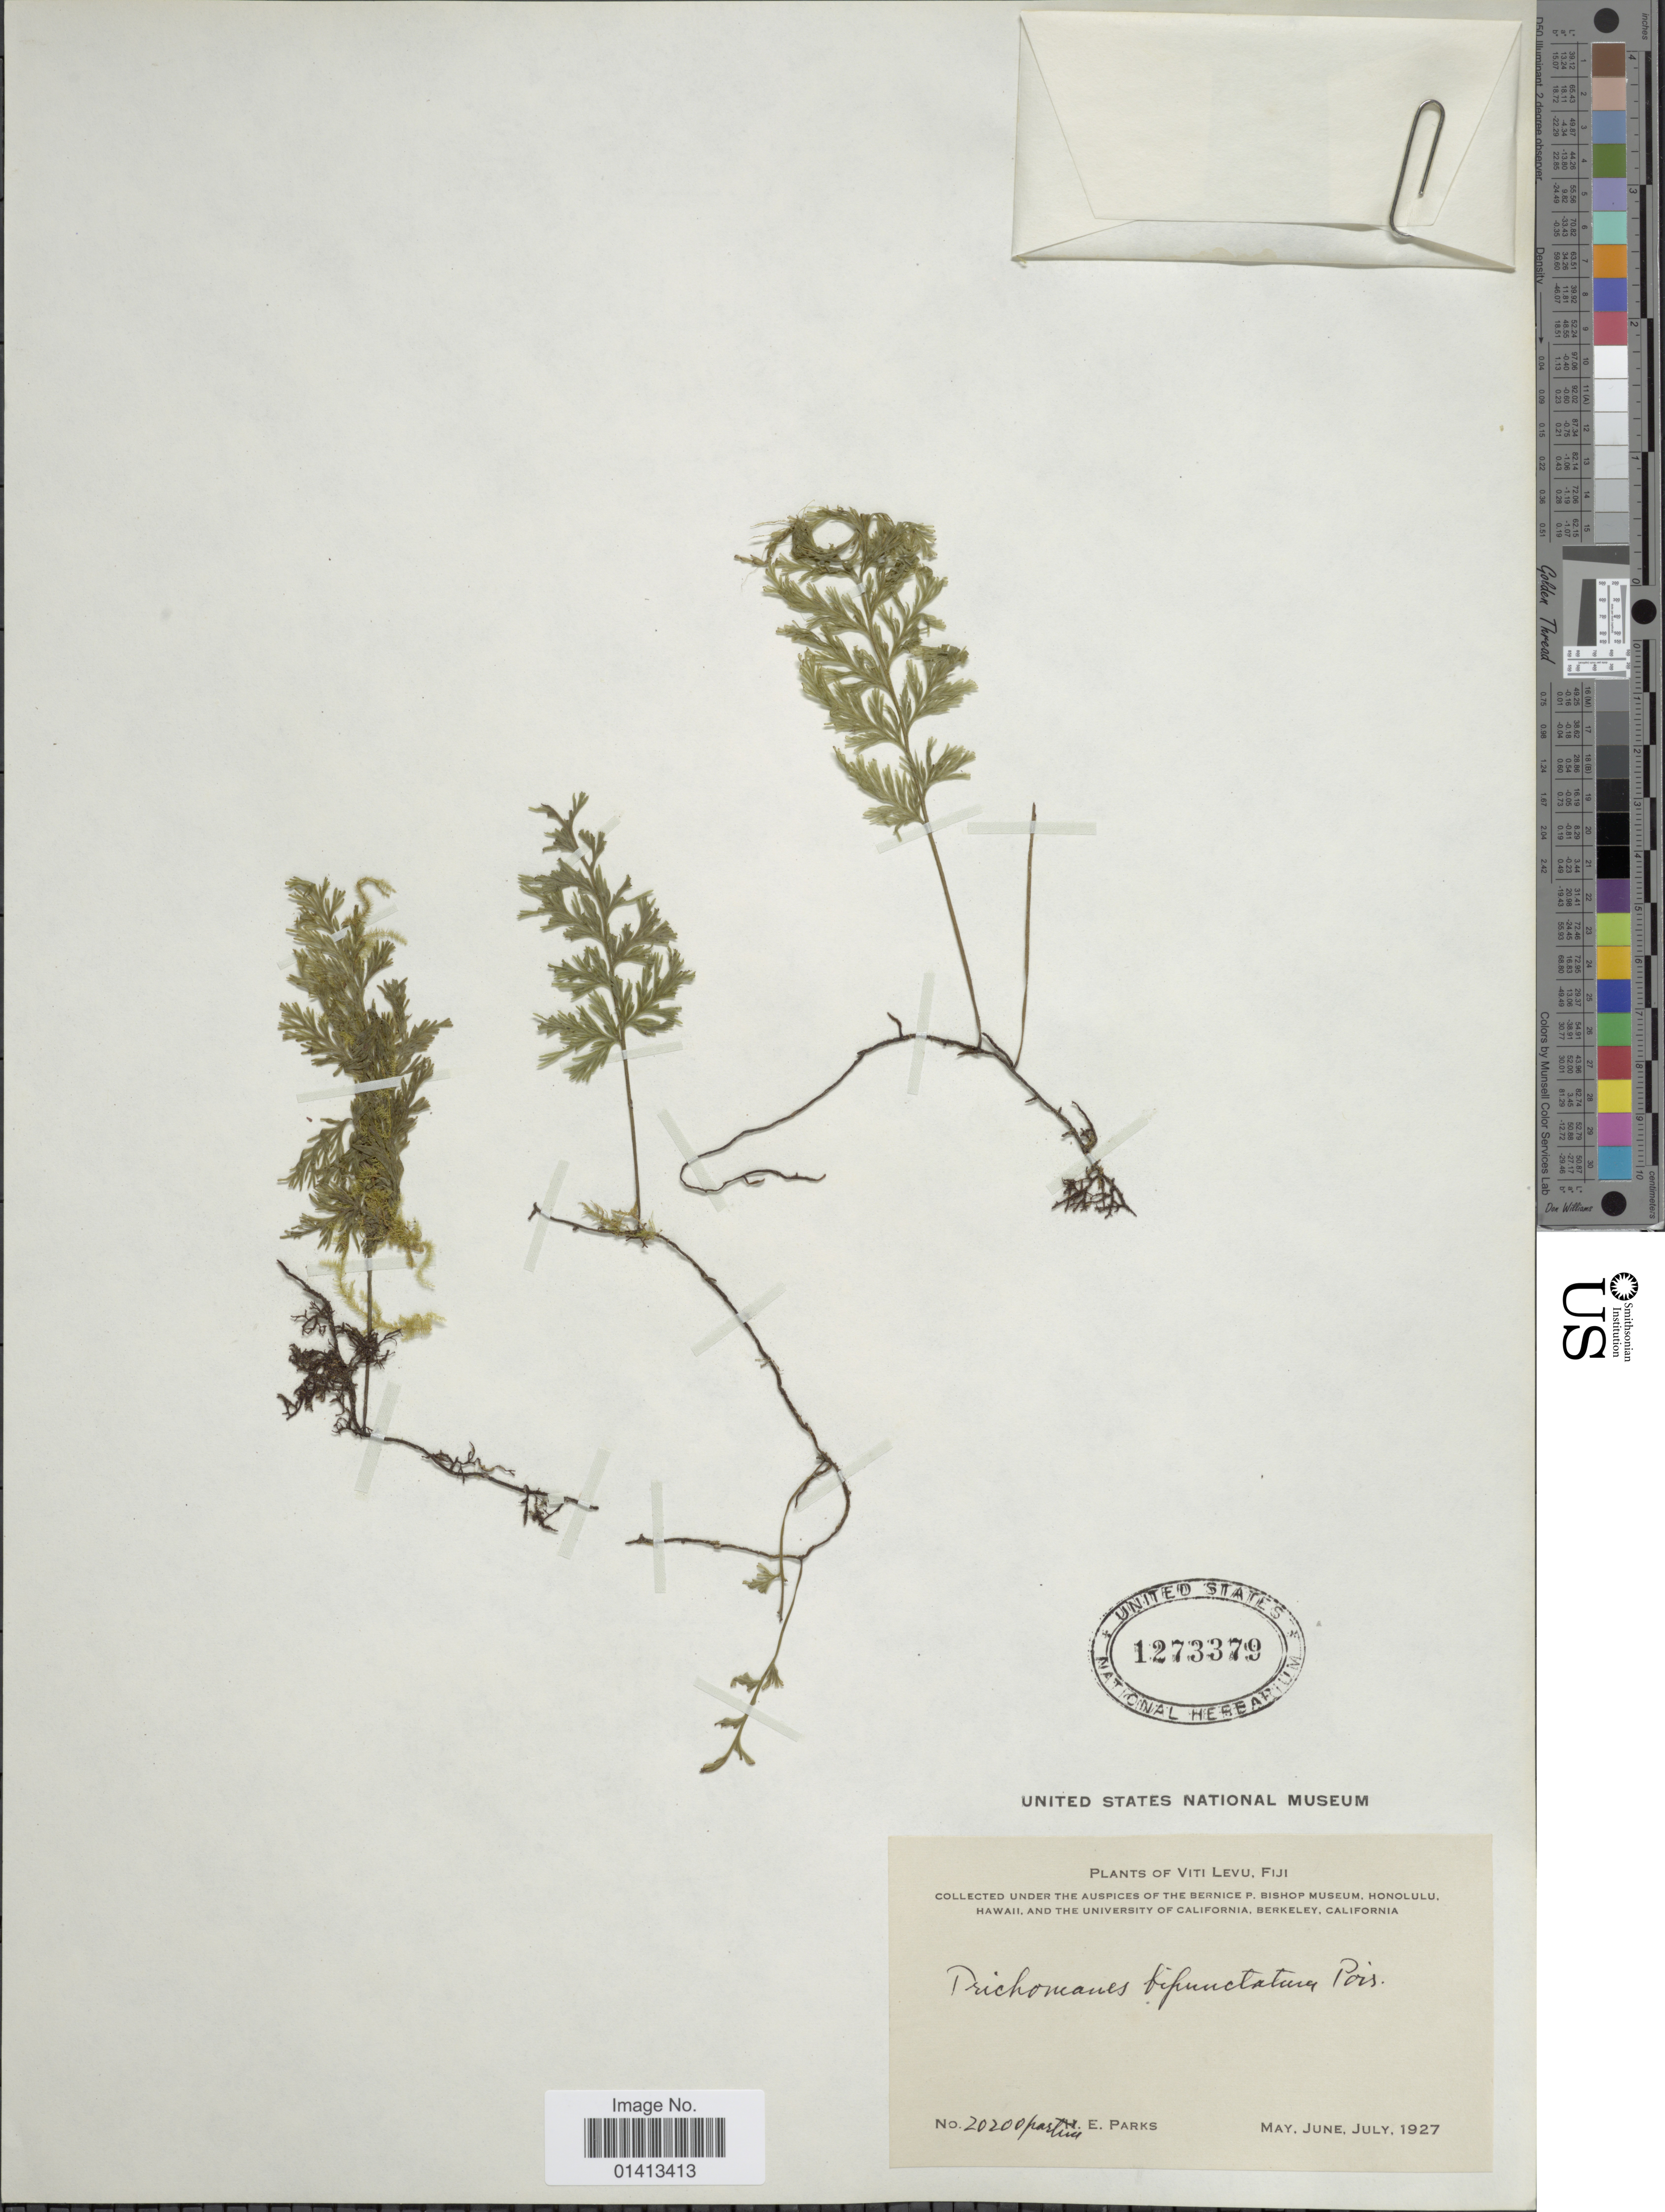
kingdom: Plantae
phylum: Tracheophyta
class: Polypodiopsida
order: Hymenophyllales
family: Hymenophyllaceae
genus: Crepidomanes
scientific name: Crepidomanes bipunctatum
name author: (Poir.) Copel.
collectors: H. E. Parks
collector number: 20200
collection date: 1927-05/1927-07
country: Fiji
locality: Viti Levu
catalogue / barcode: US 1273379